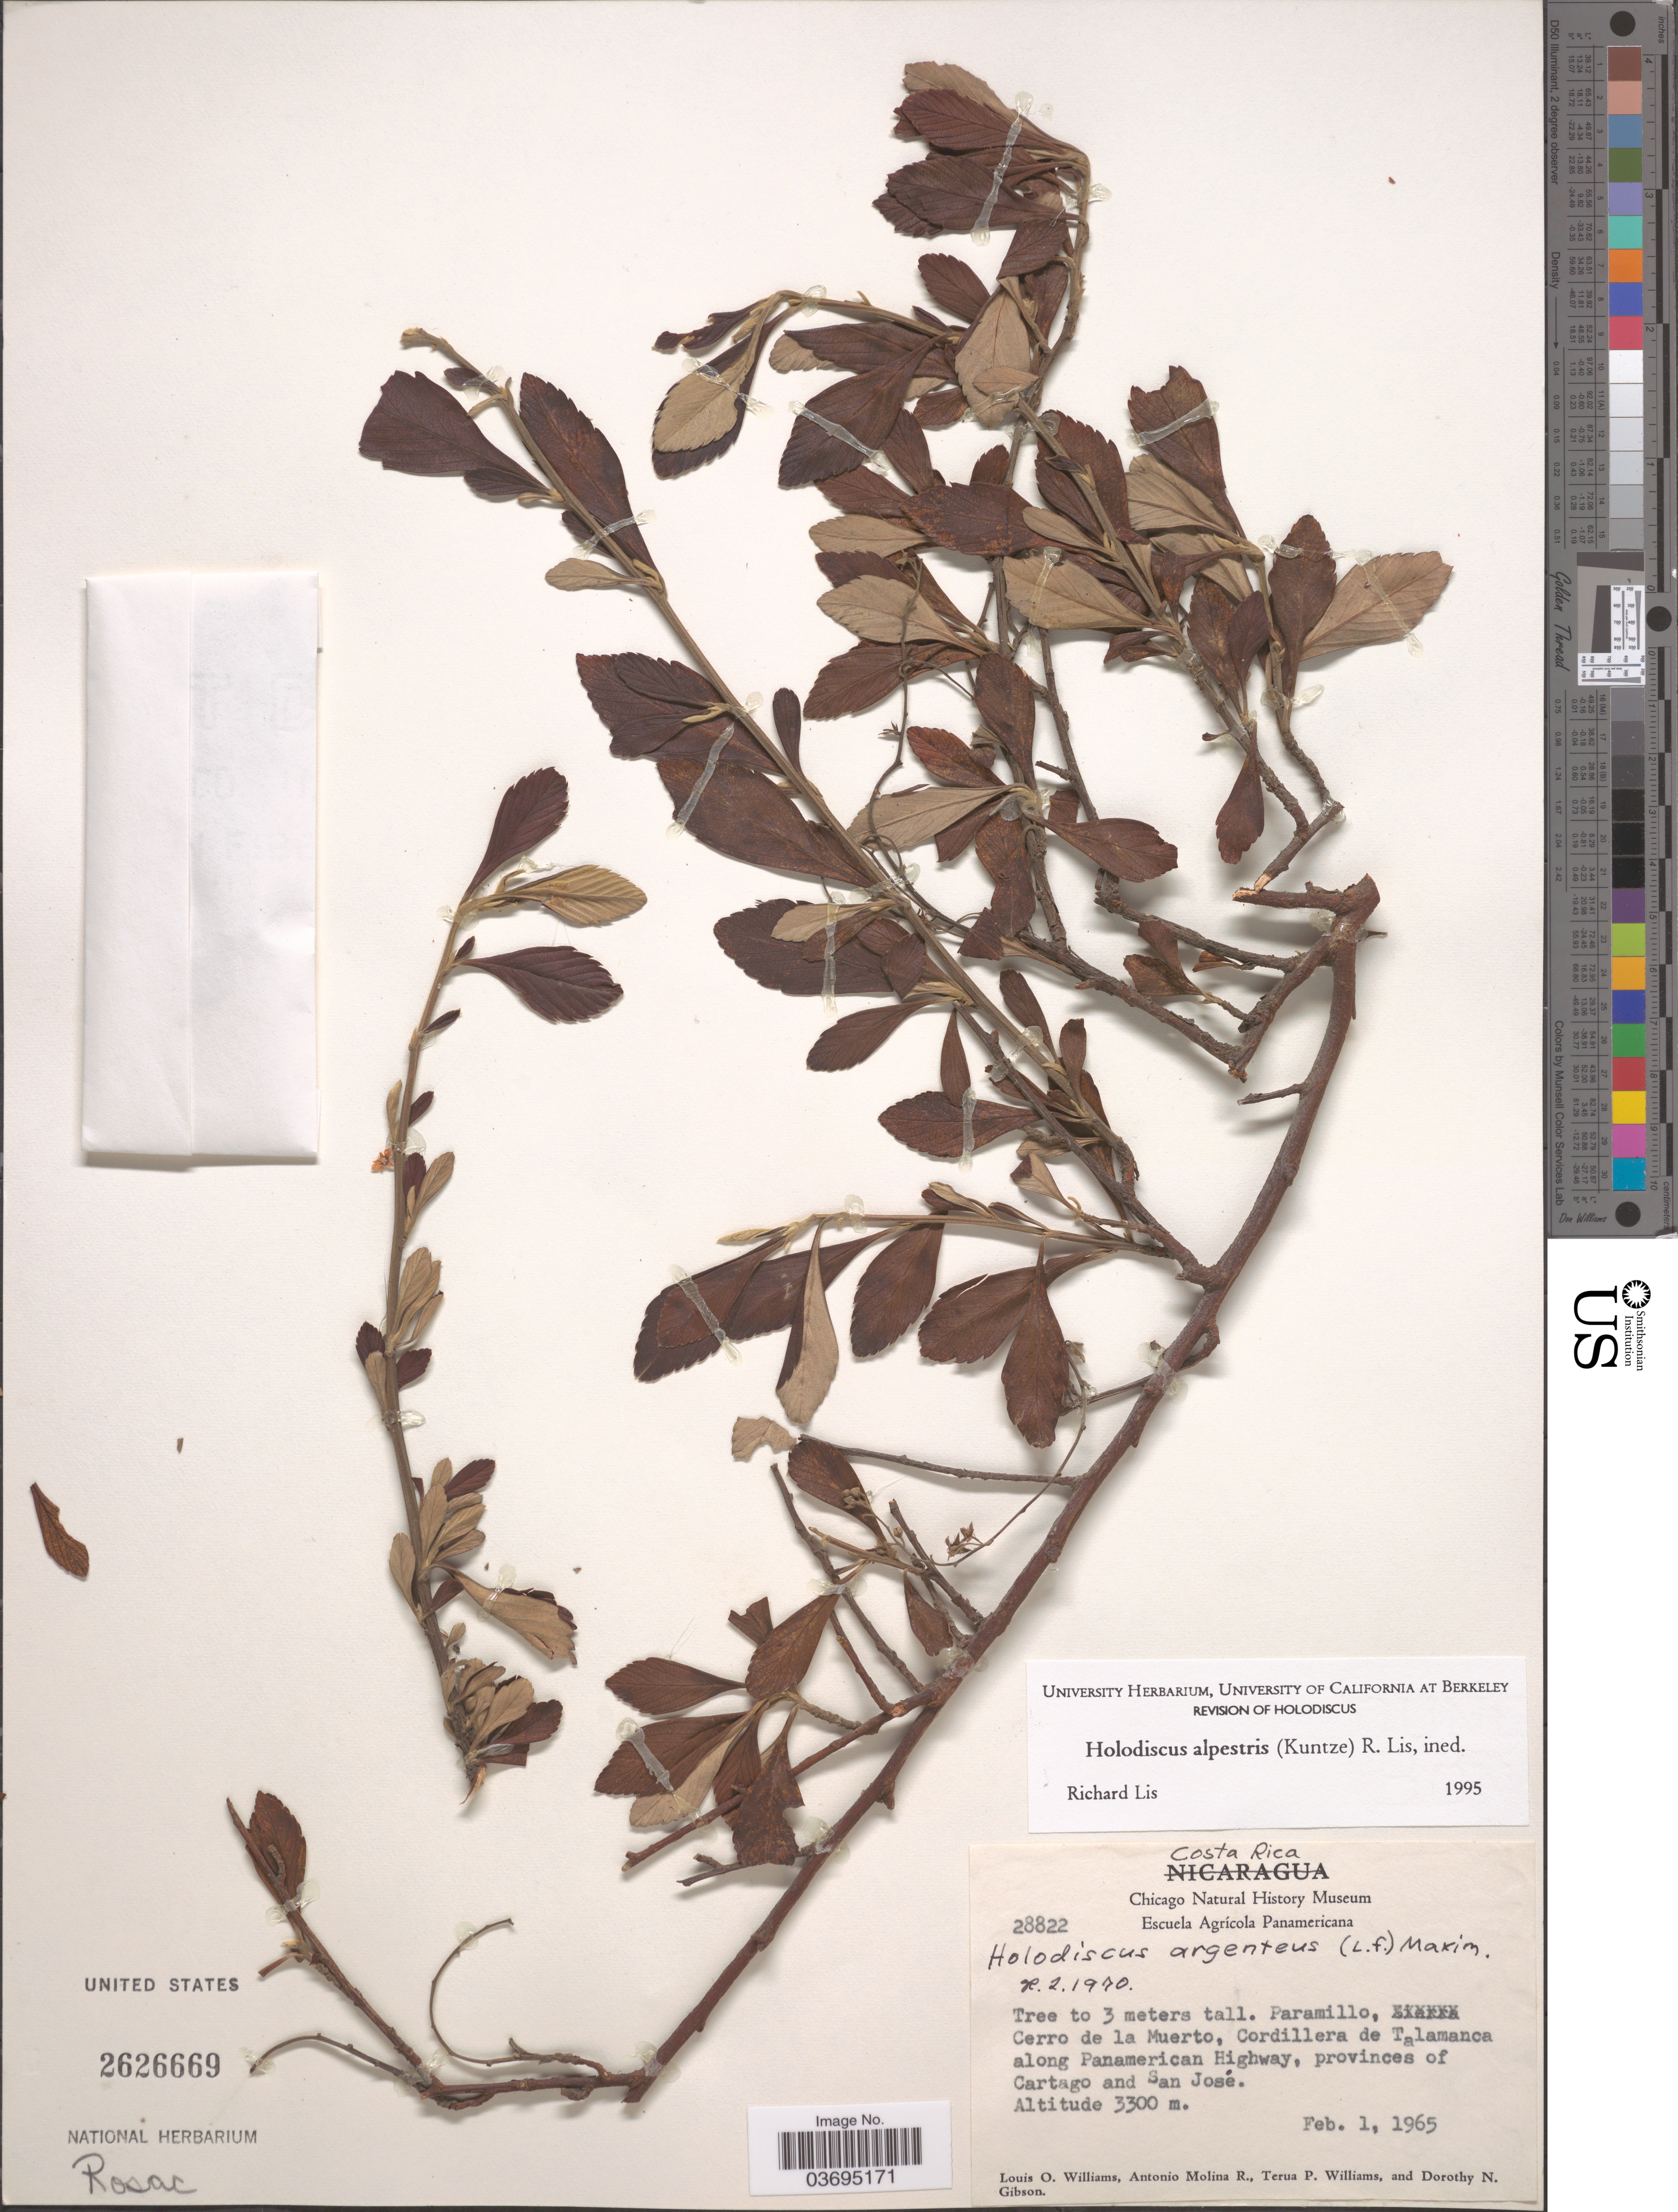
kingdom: Plantae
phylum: Tracheophyta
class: Magnoliopsida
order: Rosales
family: Rosaceae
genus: Holodiscus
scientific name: Holodiscus argenteus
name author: (L. f.) Maxim.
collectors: L. O. Williams, A. Molina R., T. Williams & D. N. Gibson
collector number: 28822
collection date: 1965-02-01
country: Costa Rica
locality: Paramillo, Cerro de la Muerto, Cordillera de Talamanca along Panamerican Highway, provinces of Cartago and San José.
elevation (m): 3300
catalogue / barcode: US 2626669